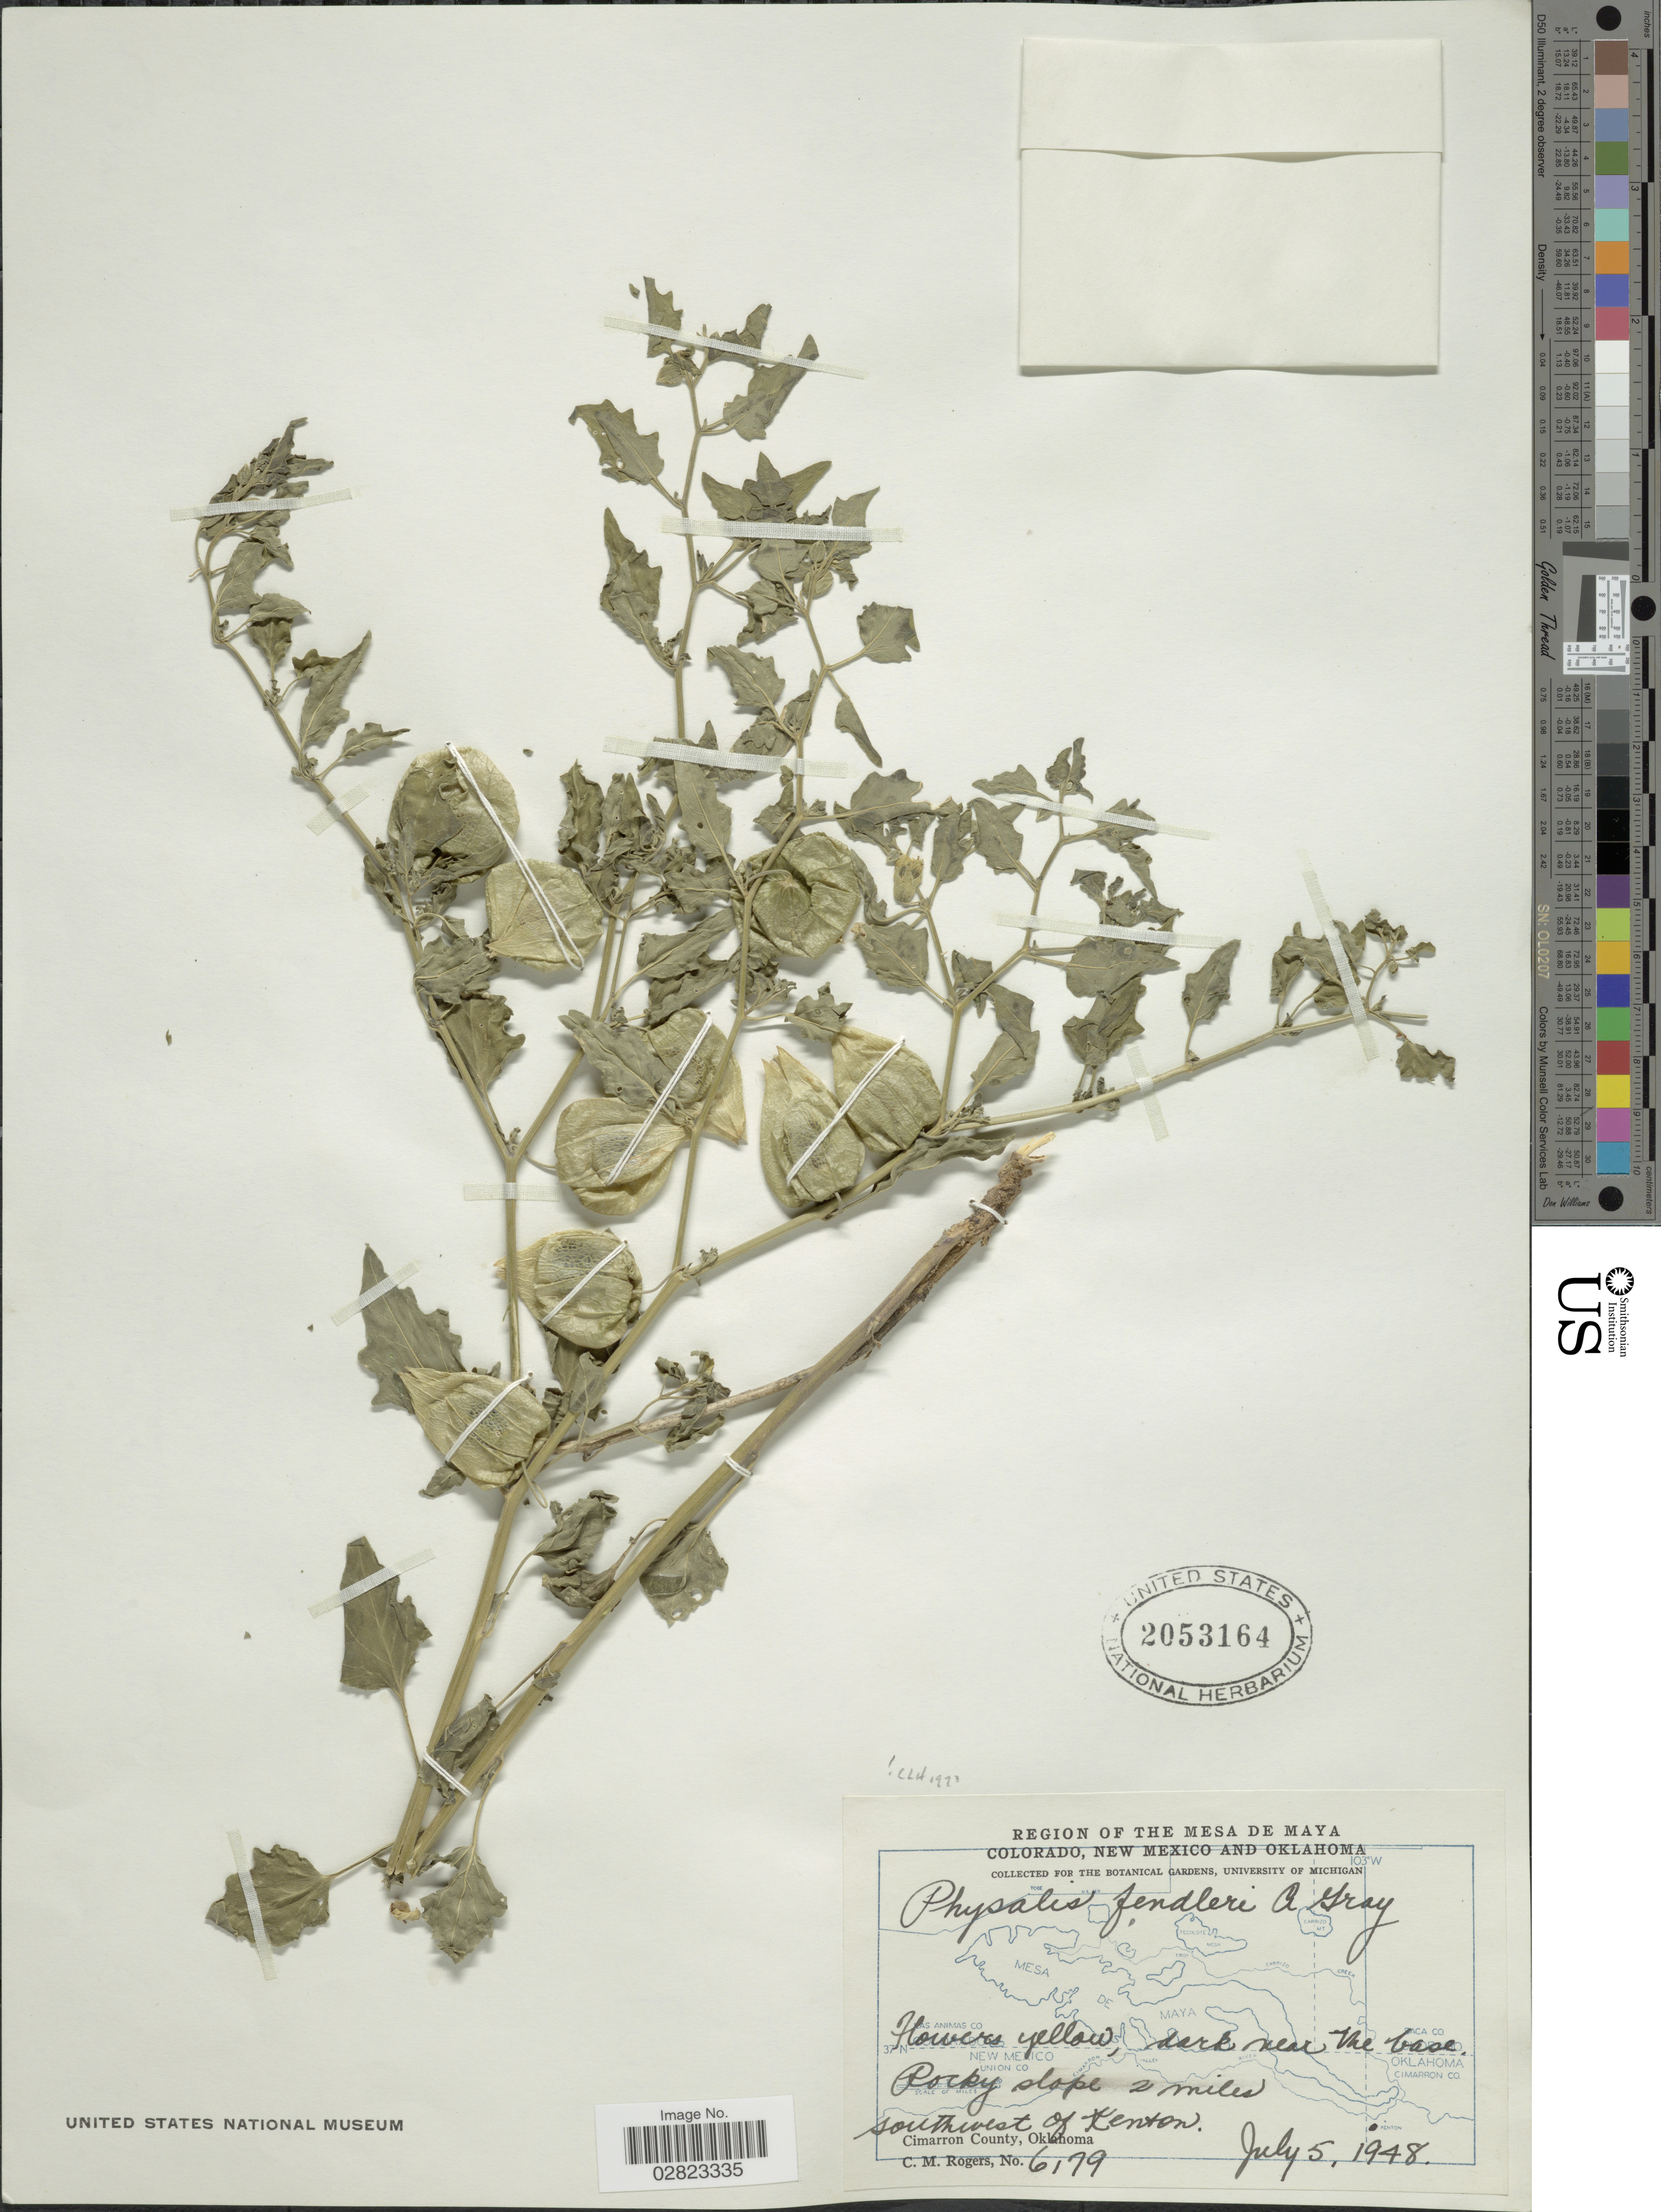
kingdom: Plantae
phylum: Tracheophyta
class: Magnoliopsida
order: Solanales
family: Solanaceae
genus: Physalis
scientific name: Physalis fendleri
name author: A. Gray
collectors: C. M. Rogers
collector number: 6179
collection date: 1948-07-05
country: United States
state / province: Oklahoma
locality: Region of the Mesa de Maya. Rocky slope 2 miles southwest of Kenton. Cimarron County.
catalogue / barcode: US 2053164